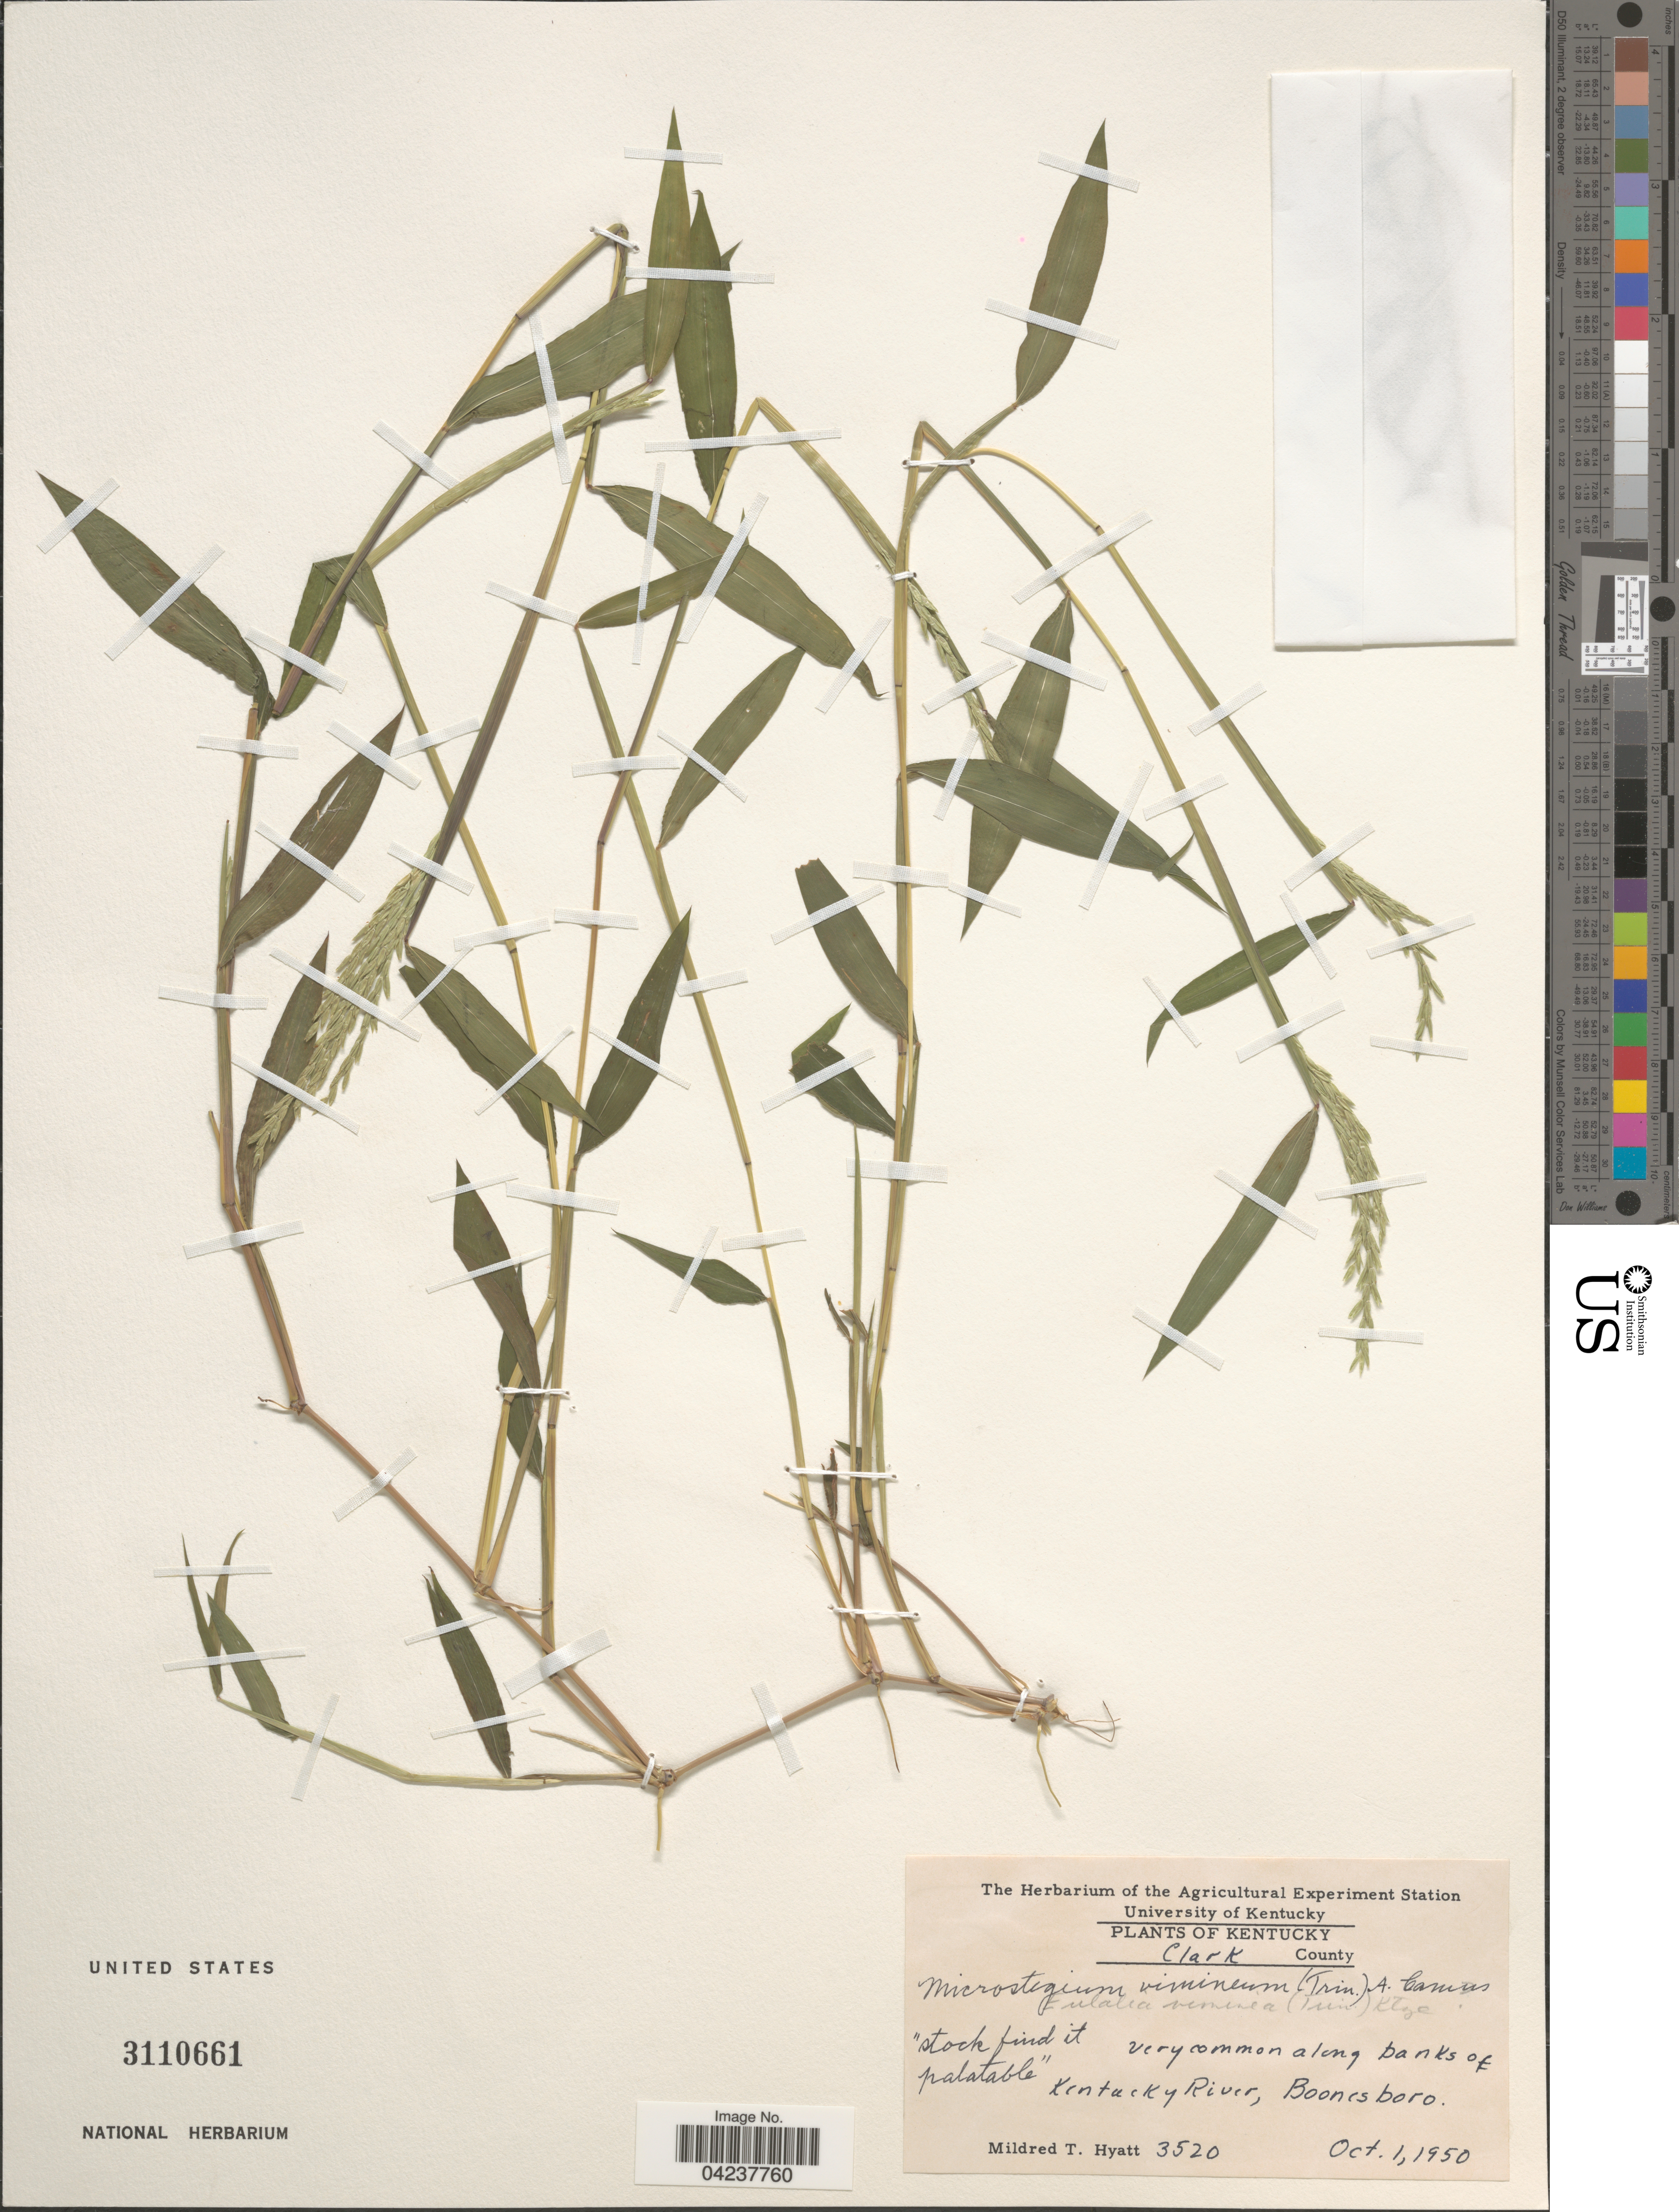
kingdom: Plantae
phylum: Tracheophyta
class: Liliopsida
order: Poales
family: Poaceae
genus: Microstegium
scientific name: Microstegium vimineum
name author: (Trin.) A. Camus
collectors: M. Hyatt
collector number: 3520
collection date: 1950-10-01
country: United States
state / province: Kentucky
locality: Clark County. Very common along banks of Kentucky River, Boonesboro.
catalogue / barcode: US 3110661